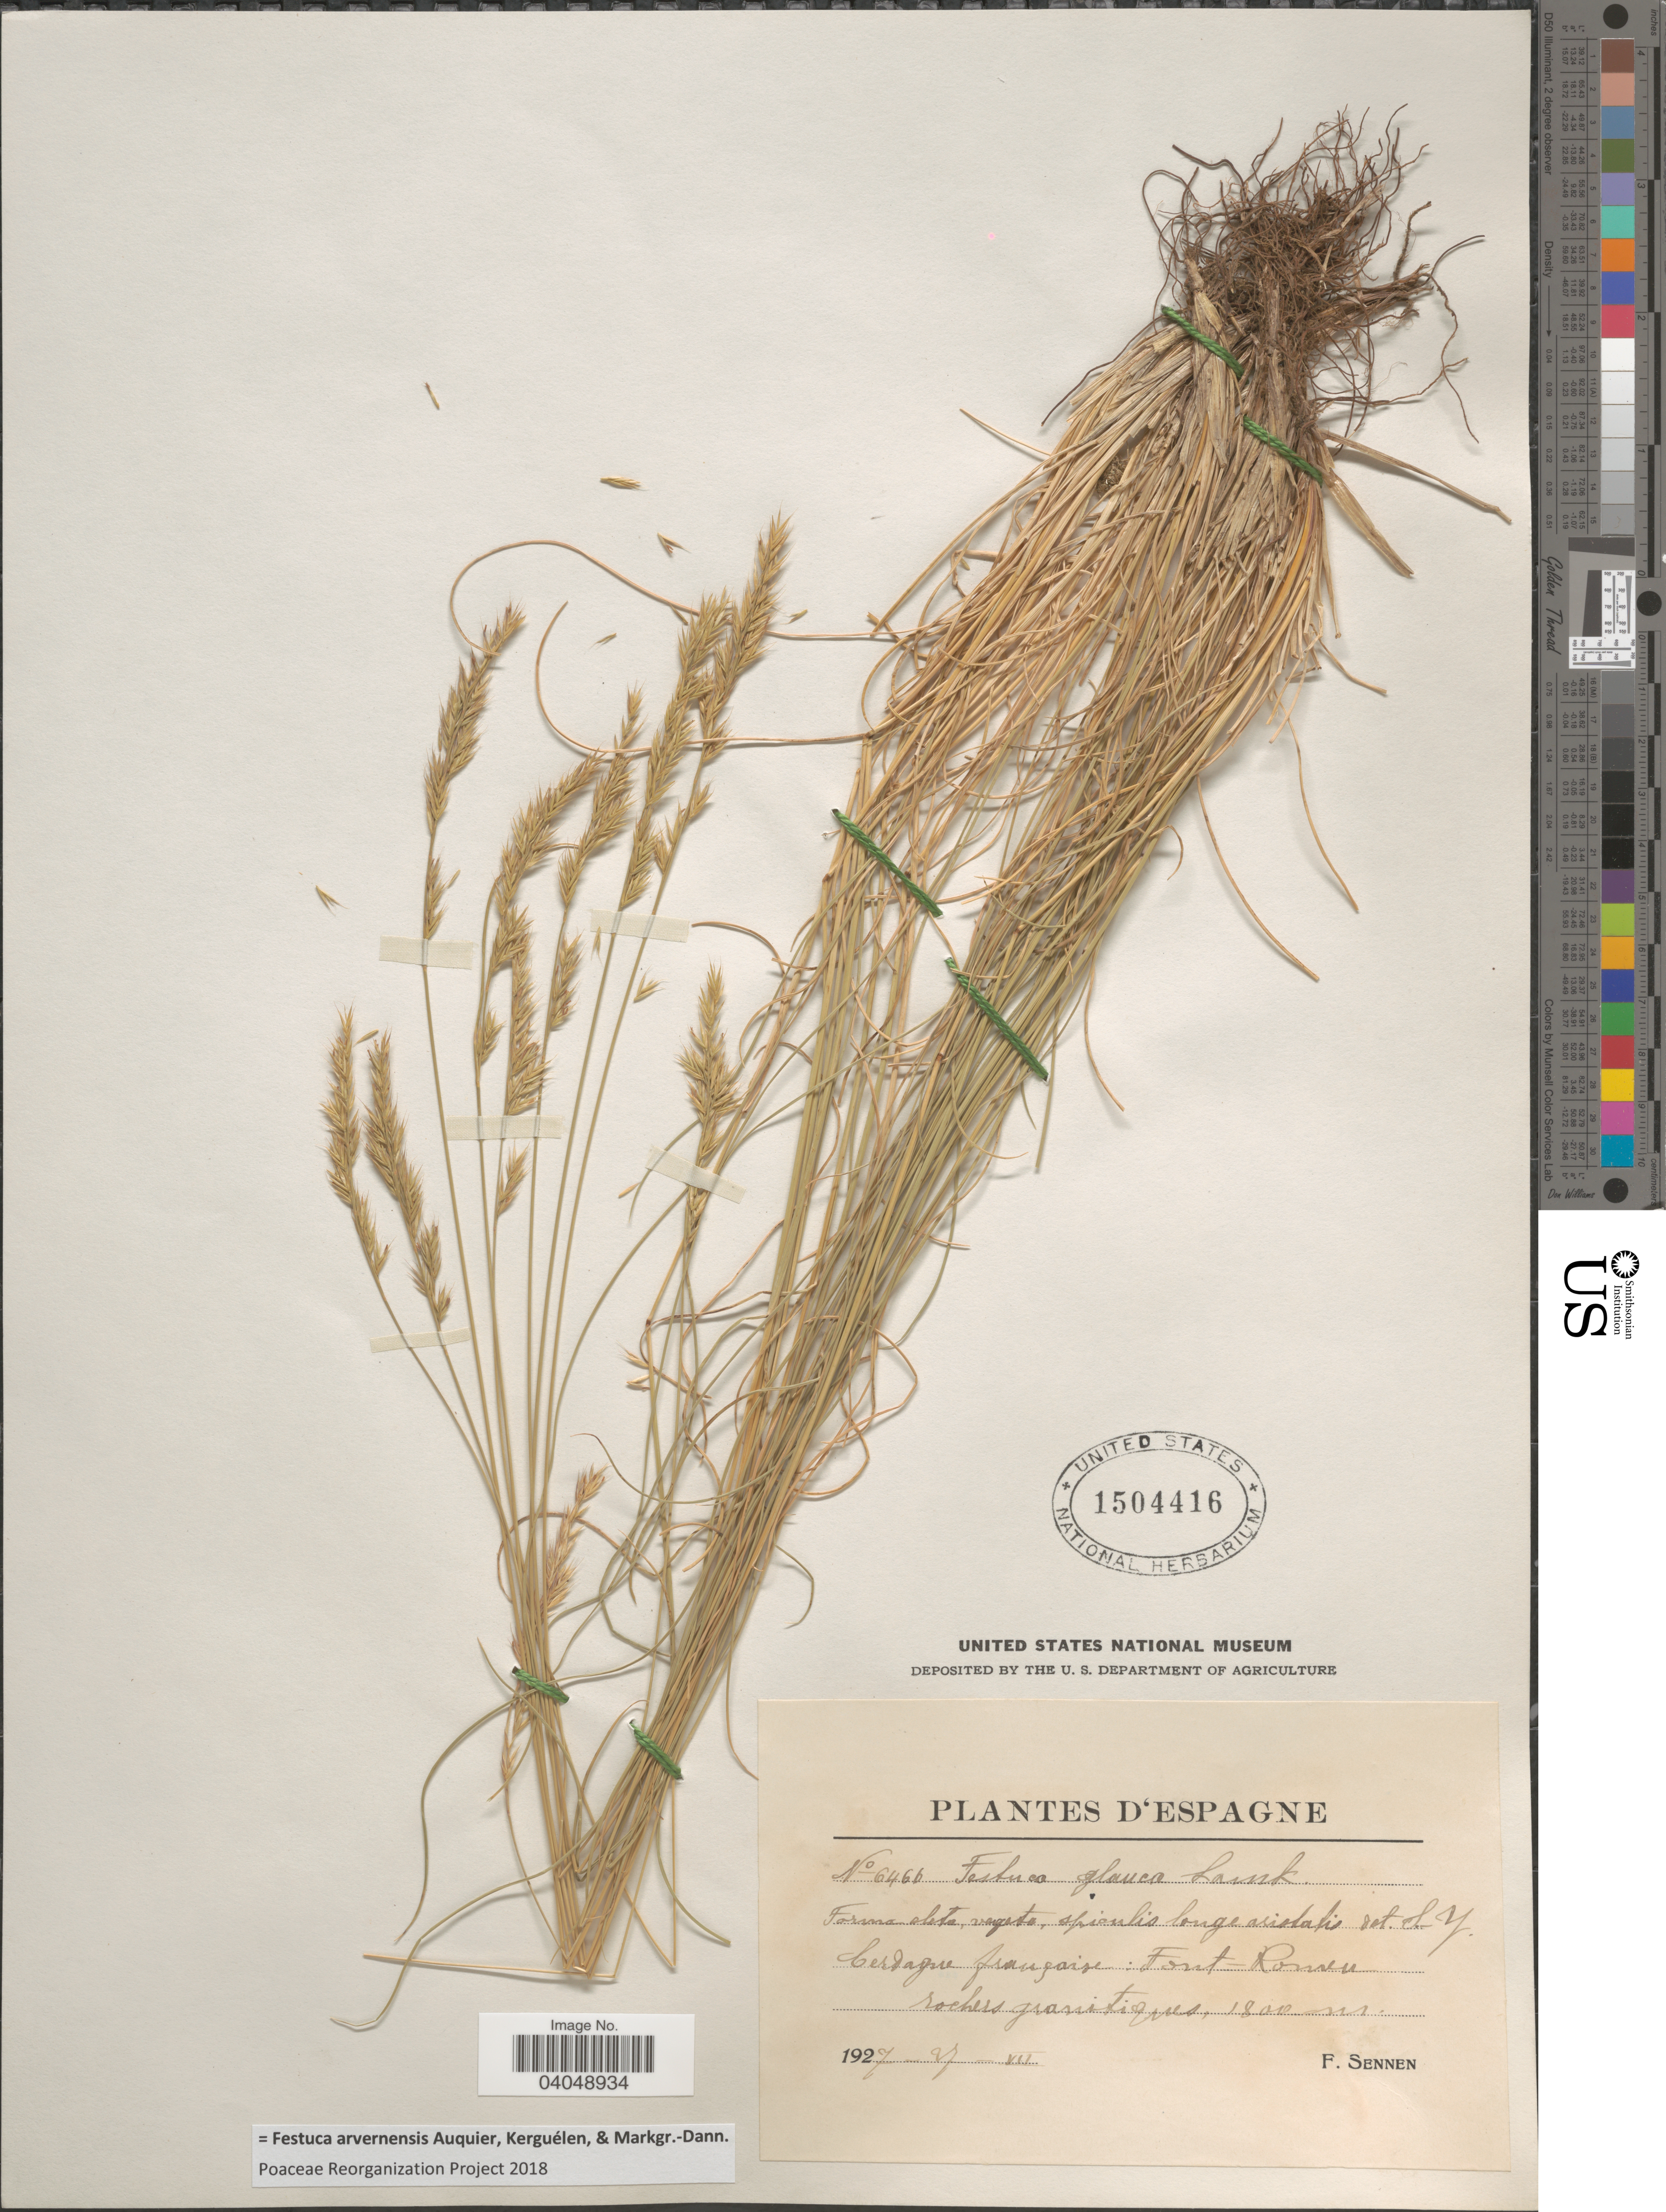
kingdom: Plantae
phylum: Tracheophyta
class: Liliopsida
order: Poales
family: Poaceae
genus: Festuca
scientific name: Festuca arvernensis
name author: Auquier et al.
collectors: E. Sennen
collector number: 6466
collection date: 1927-07-27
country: France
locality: Cerdagne françoise: Font-Romeu rochers granitiques.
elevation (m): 1800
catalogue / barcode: US 1504416